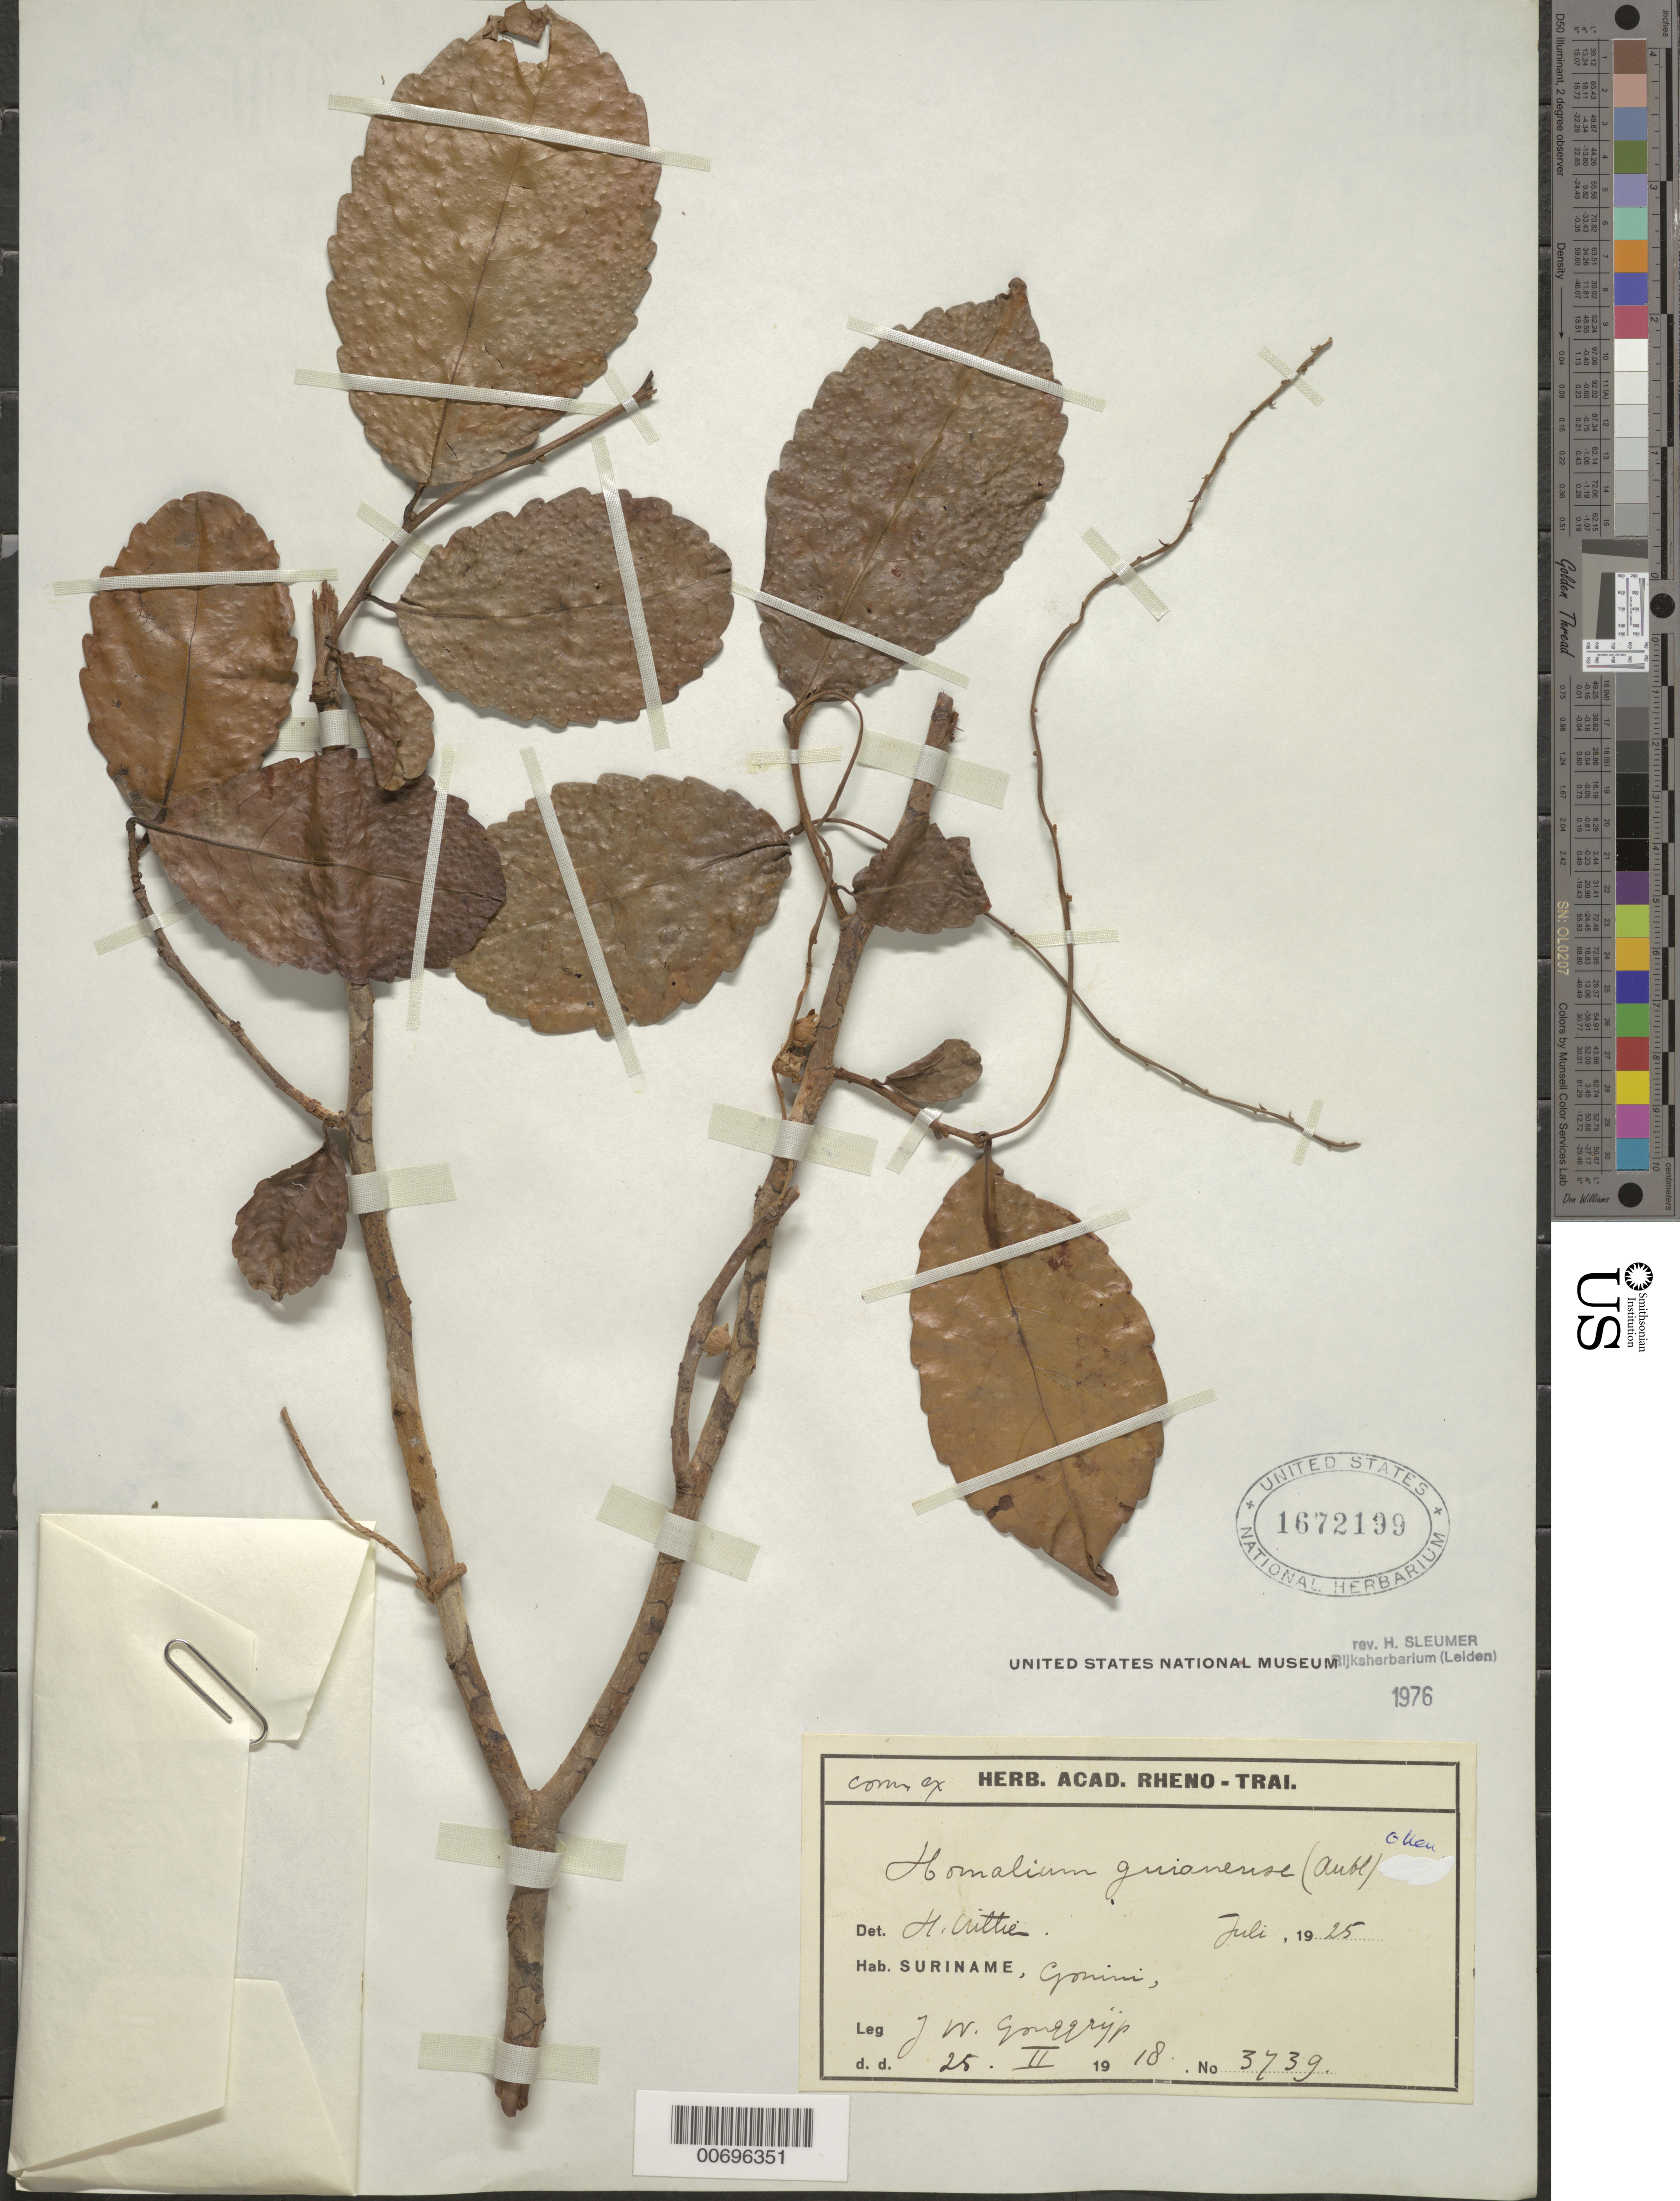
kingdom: Plantae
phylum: Tracheophyta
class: Magnoliopsida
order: Malpighiales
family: Salicaceae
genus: Homalium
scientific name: Homalium guianense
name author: (Aubl.) Oken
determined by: Pittier, Henri F.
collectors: J. Gonggrijp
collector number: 3739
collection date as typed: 25-Feb-18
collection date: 1918-02-25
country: Suriname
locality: Gonini R.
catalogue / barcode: US 1672199